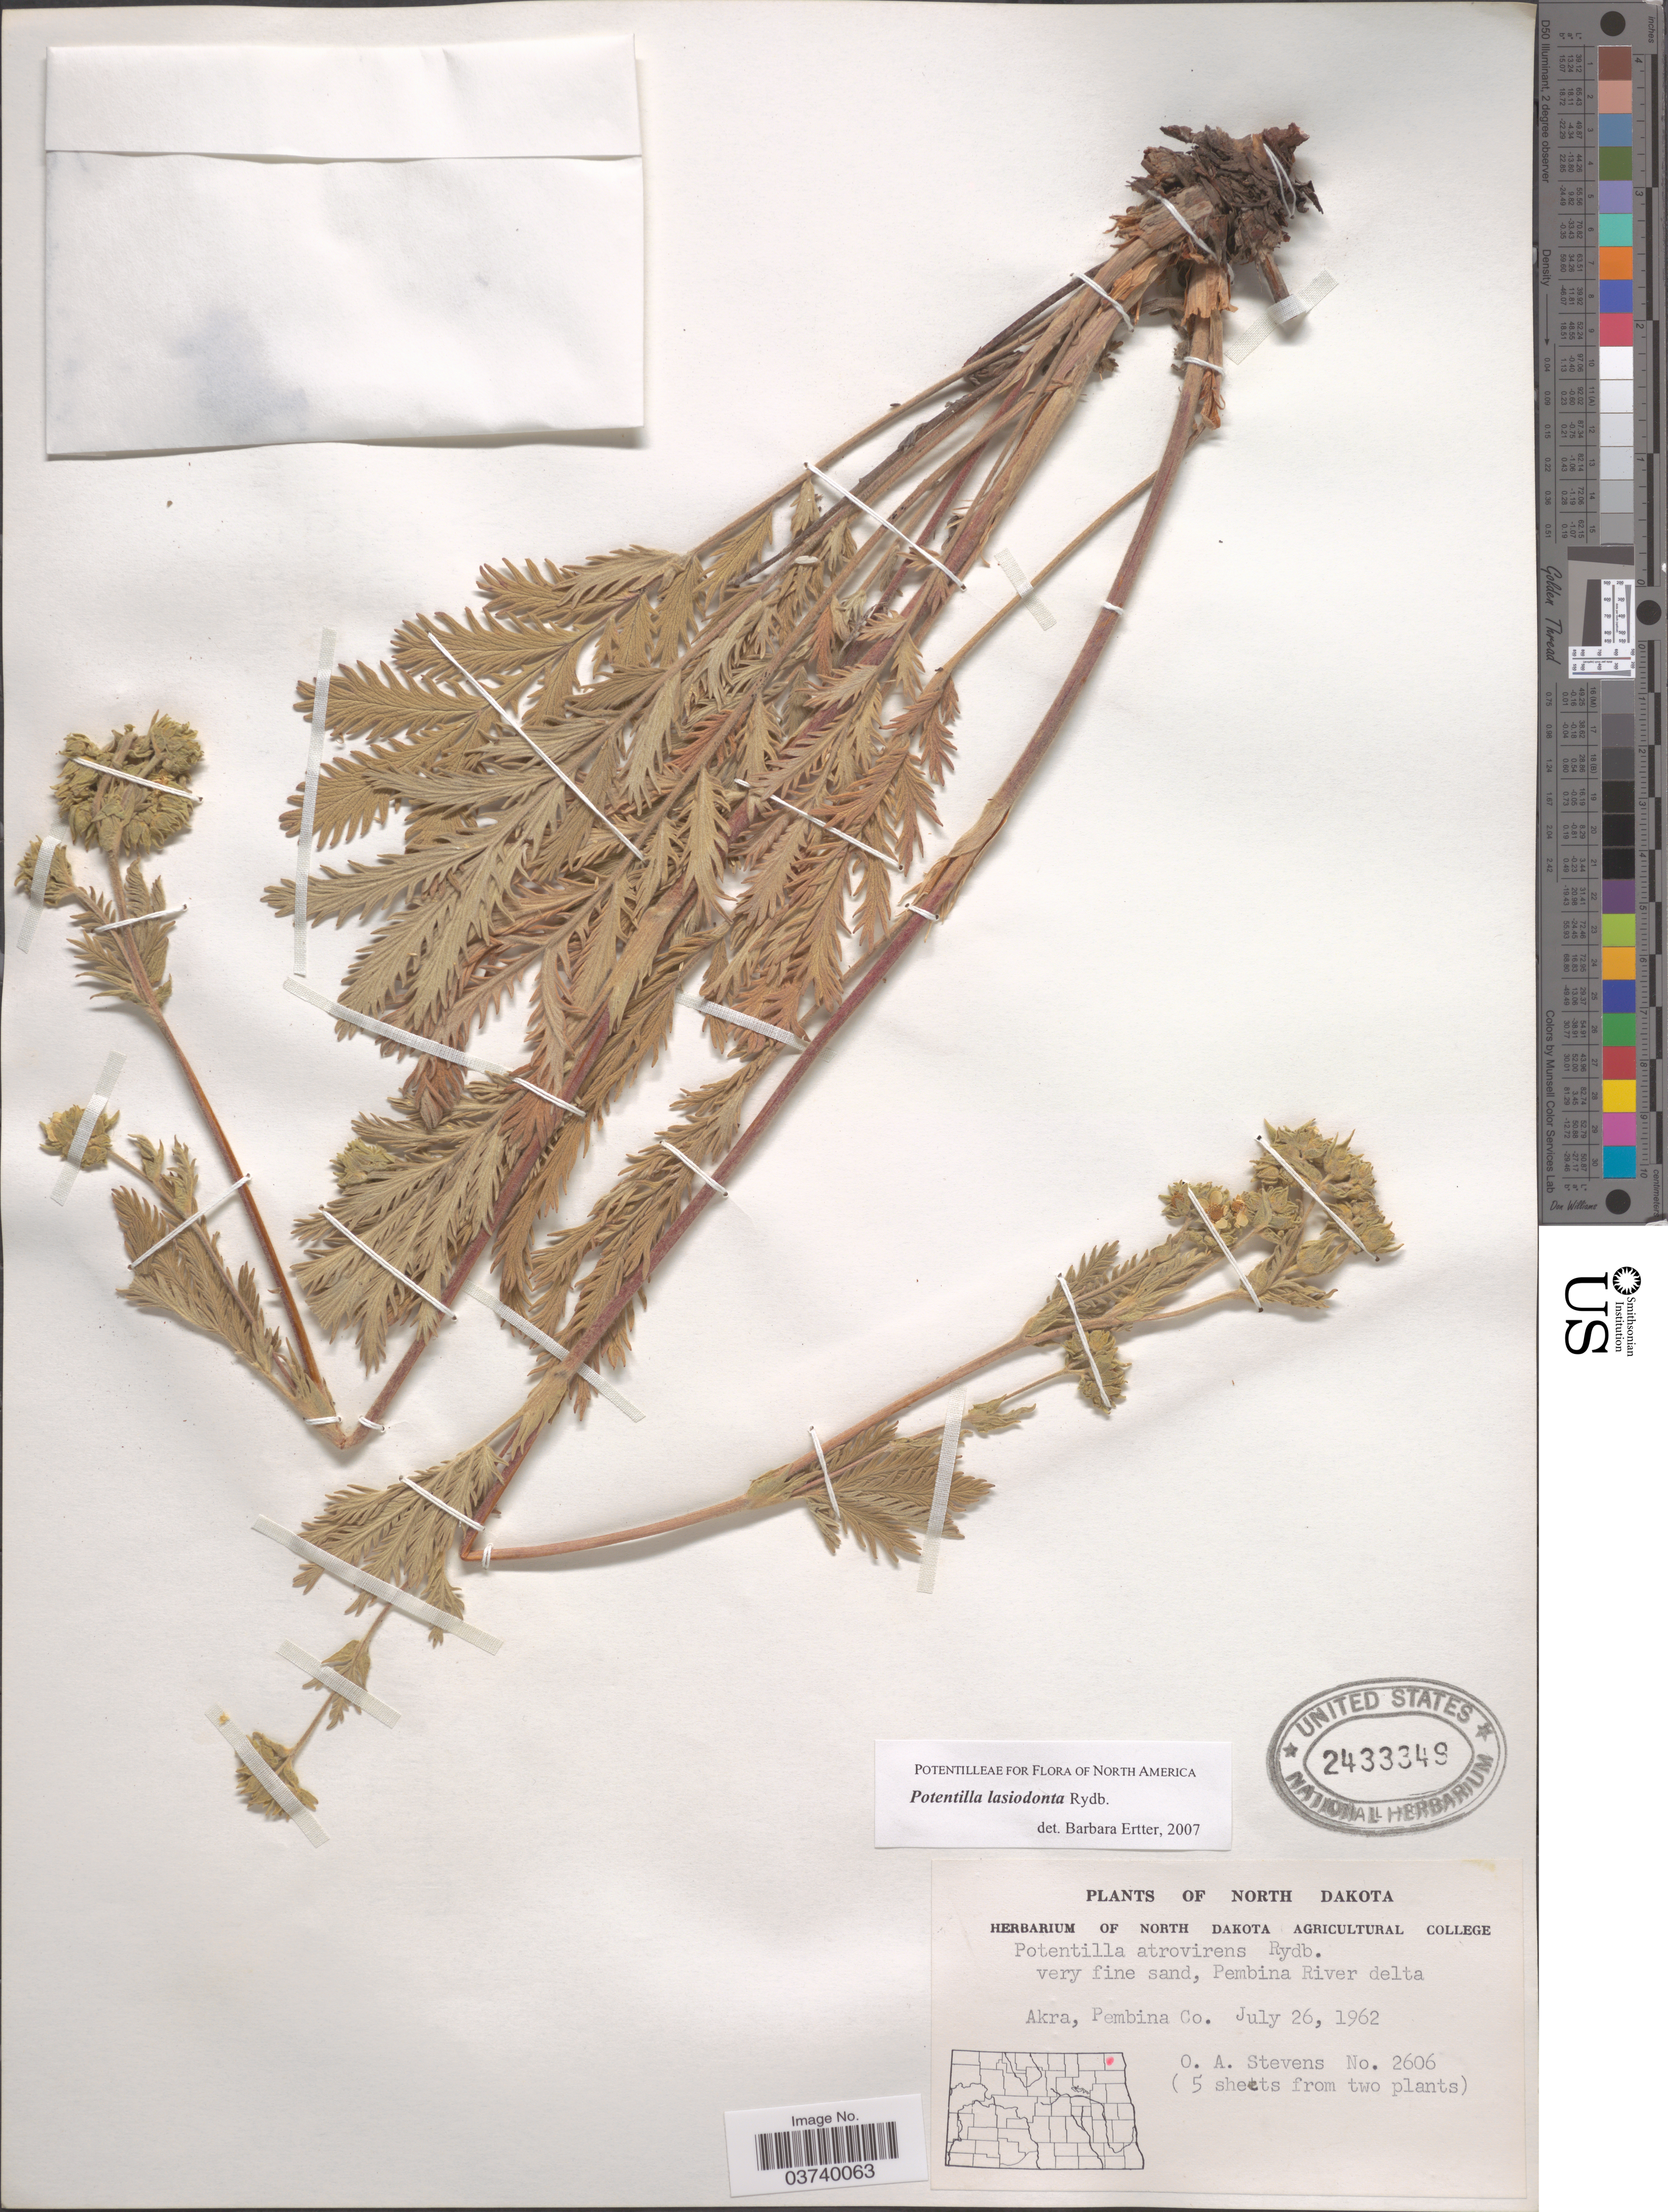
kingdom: Plantae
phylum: Tracheophyta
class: Magnoliopsida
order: Rosales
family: Rosaceae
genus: Potentilla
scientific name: Potentilla lasiodonta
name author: Rydb.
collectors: O. A. Stevens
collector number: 2606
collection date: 1962-07-26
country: United States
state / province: North Dakota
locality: Pembina River delta. Akra, Pembina Co.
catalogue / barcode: US 2433349